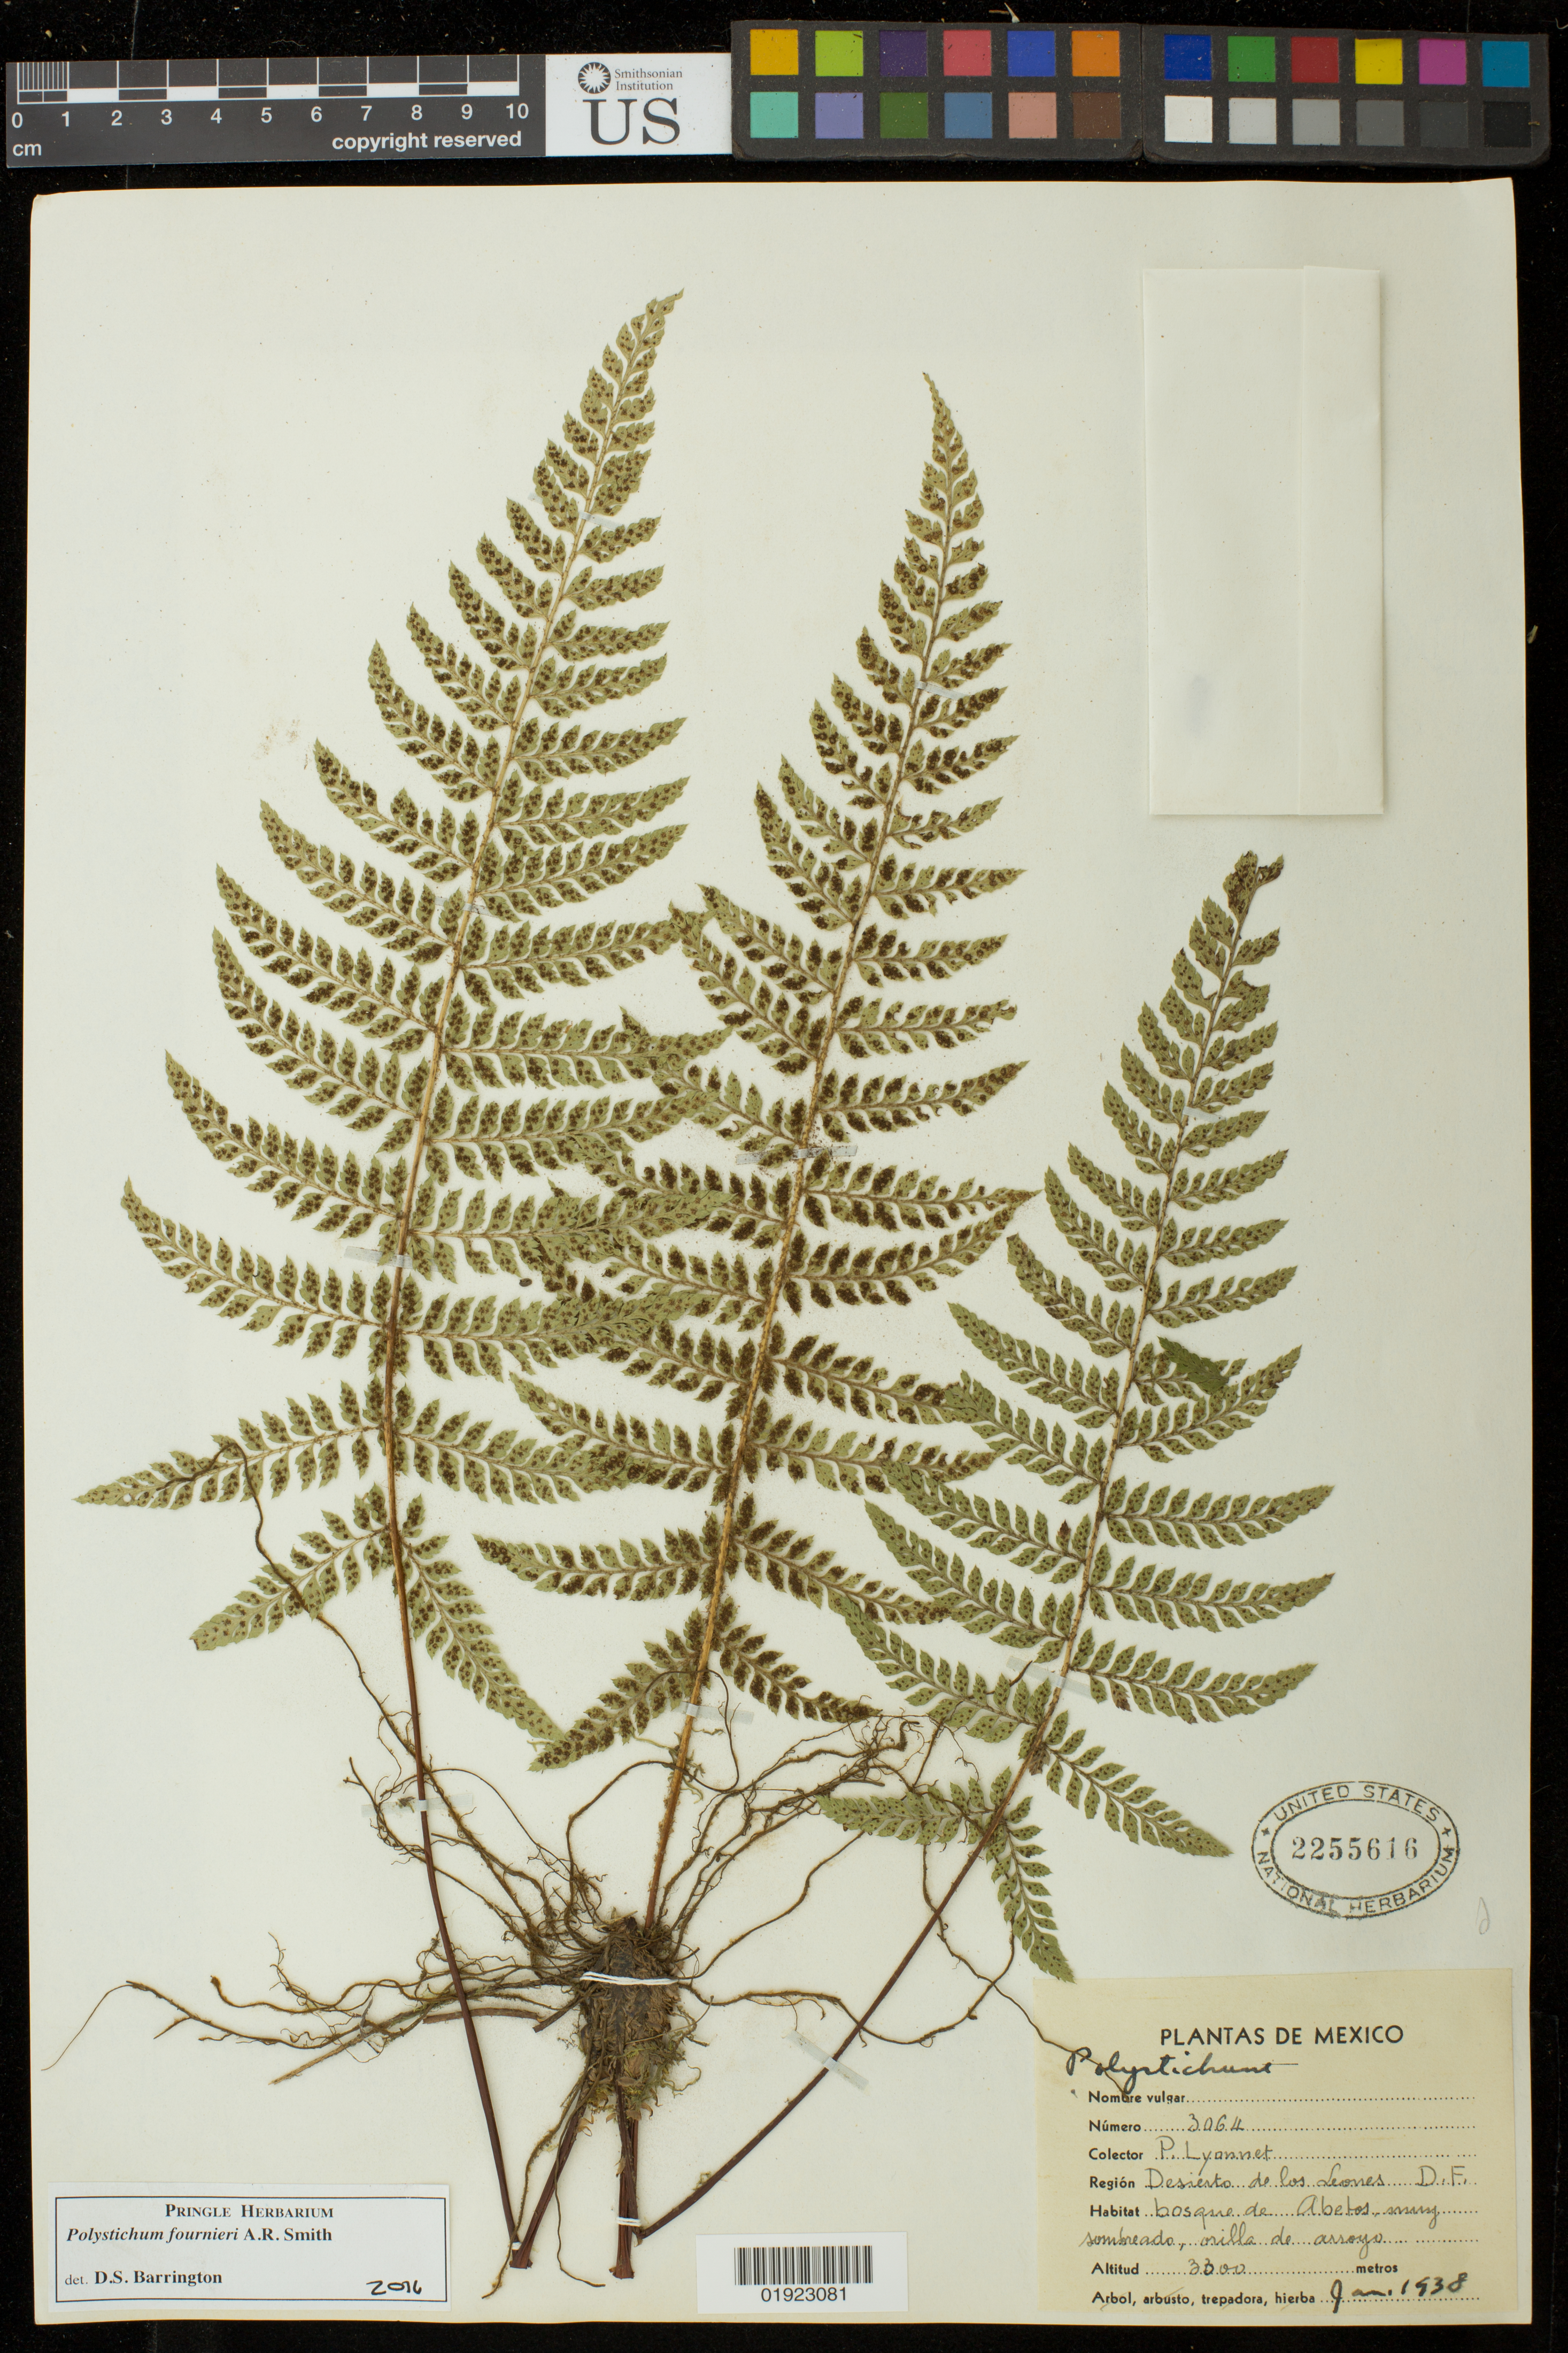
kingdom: Plantae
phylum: Tracheophyta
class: Polypodiopsida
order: Polypodiales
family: Dryopteridaceae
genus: Polystichum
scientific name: Polystichum fournieri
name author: A.R. Sm.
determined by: Barrington, D. S., Curator (VT), University of Vermont (UNITED STATES)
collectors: P. Lyonnet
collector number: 3064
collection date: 1938-01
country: Mexico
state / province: Distrito Federal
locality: Desiento de los Leones.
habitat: Bosque de Abetos, muy sombreado, orilla de arroyo.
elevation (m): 3300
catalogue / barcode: US 2255616